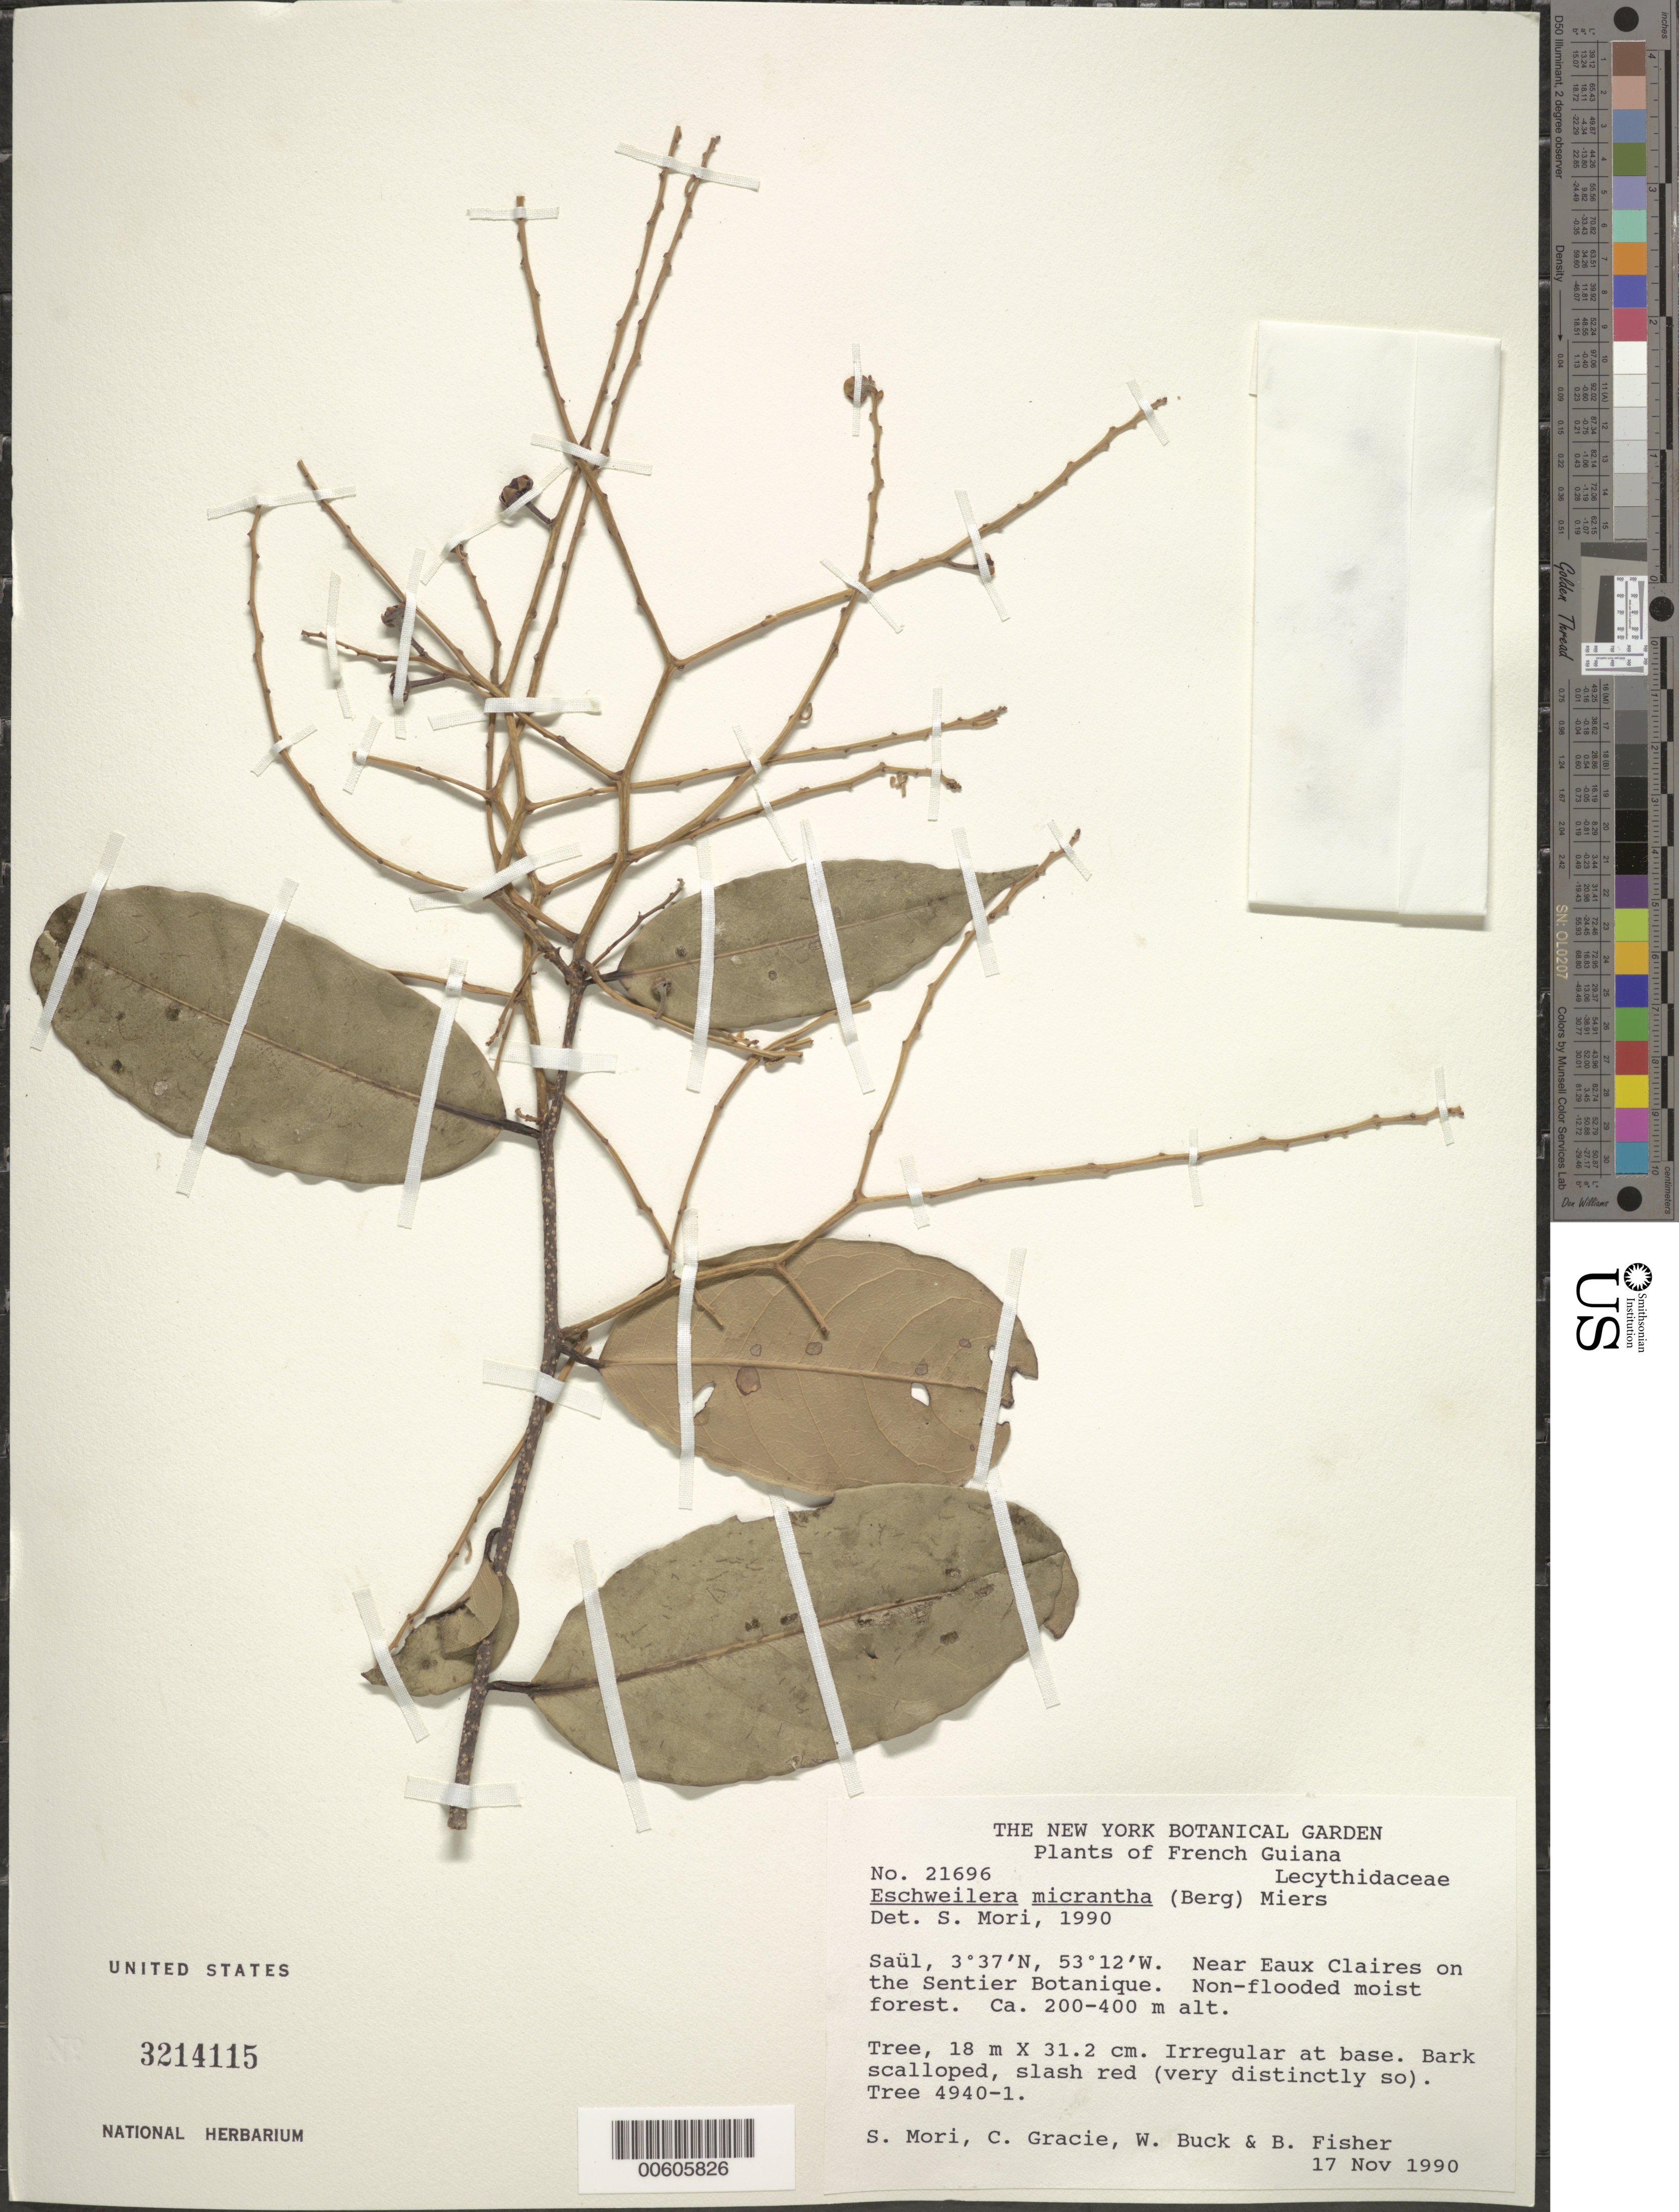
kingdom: Plantae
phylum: Tracheophyta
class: Magnoliopsida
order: Ericales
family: Lecythidaceae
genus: Eschweilera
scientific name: Eschweilera micrantha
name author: (O. Berg) Miers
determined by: Mori, Scott A.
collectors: S. Mori, C. A. Gracie, W. Buck & B. Fisher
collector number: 21696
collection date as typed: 17-Nov-90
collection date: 1990-11-17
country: French Guiana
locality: Saül, vicinity of Eaux Claires, on the Sentier Botanique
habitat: Non-flooded moist forest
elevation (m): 200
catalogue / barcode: US 3214115